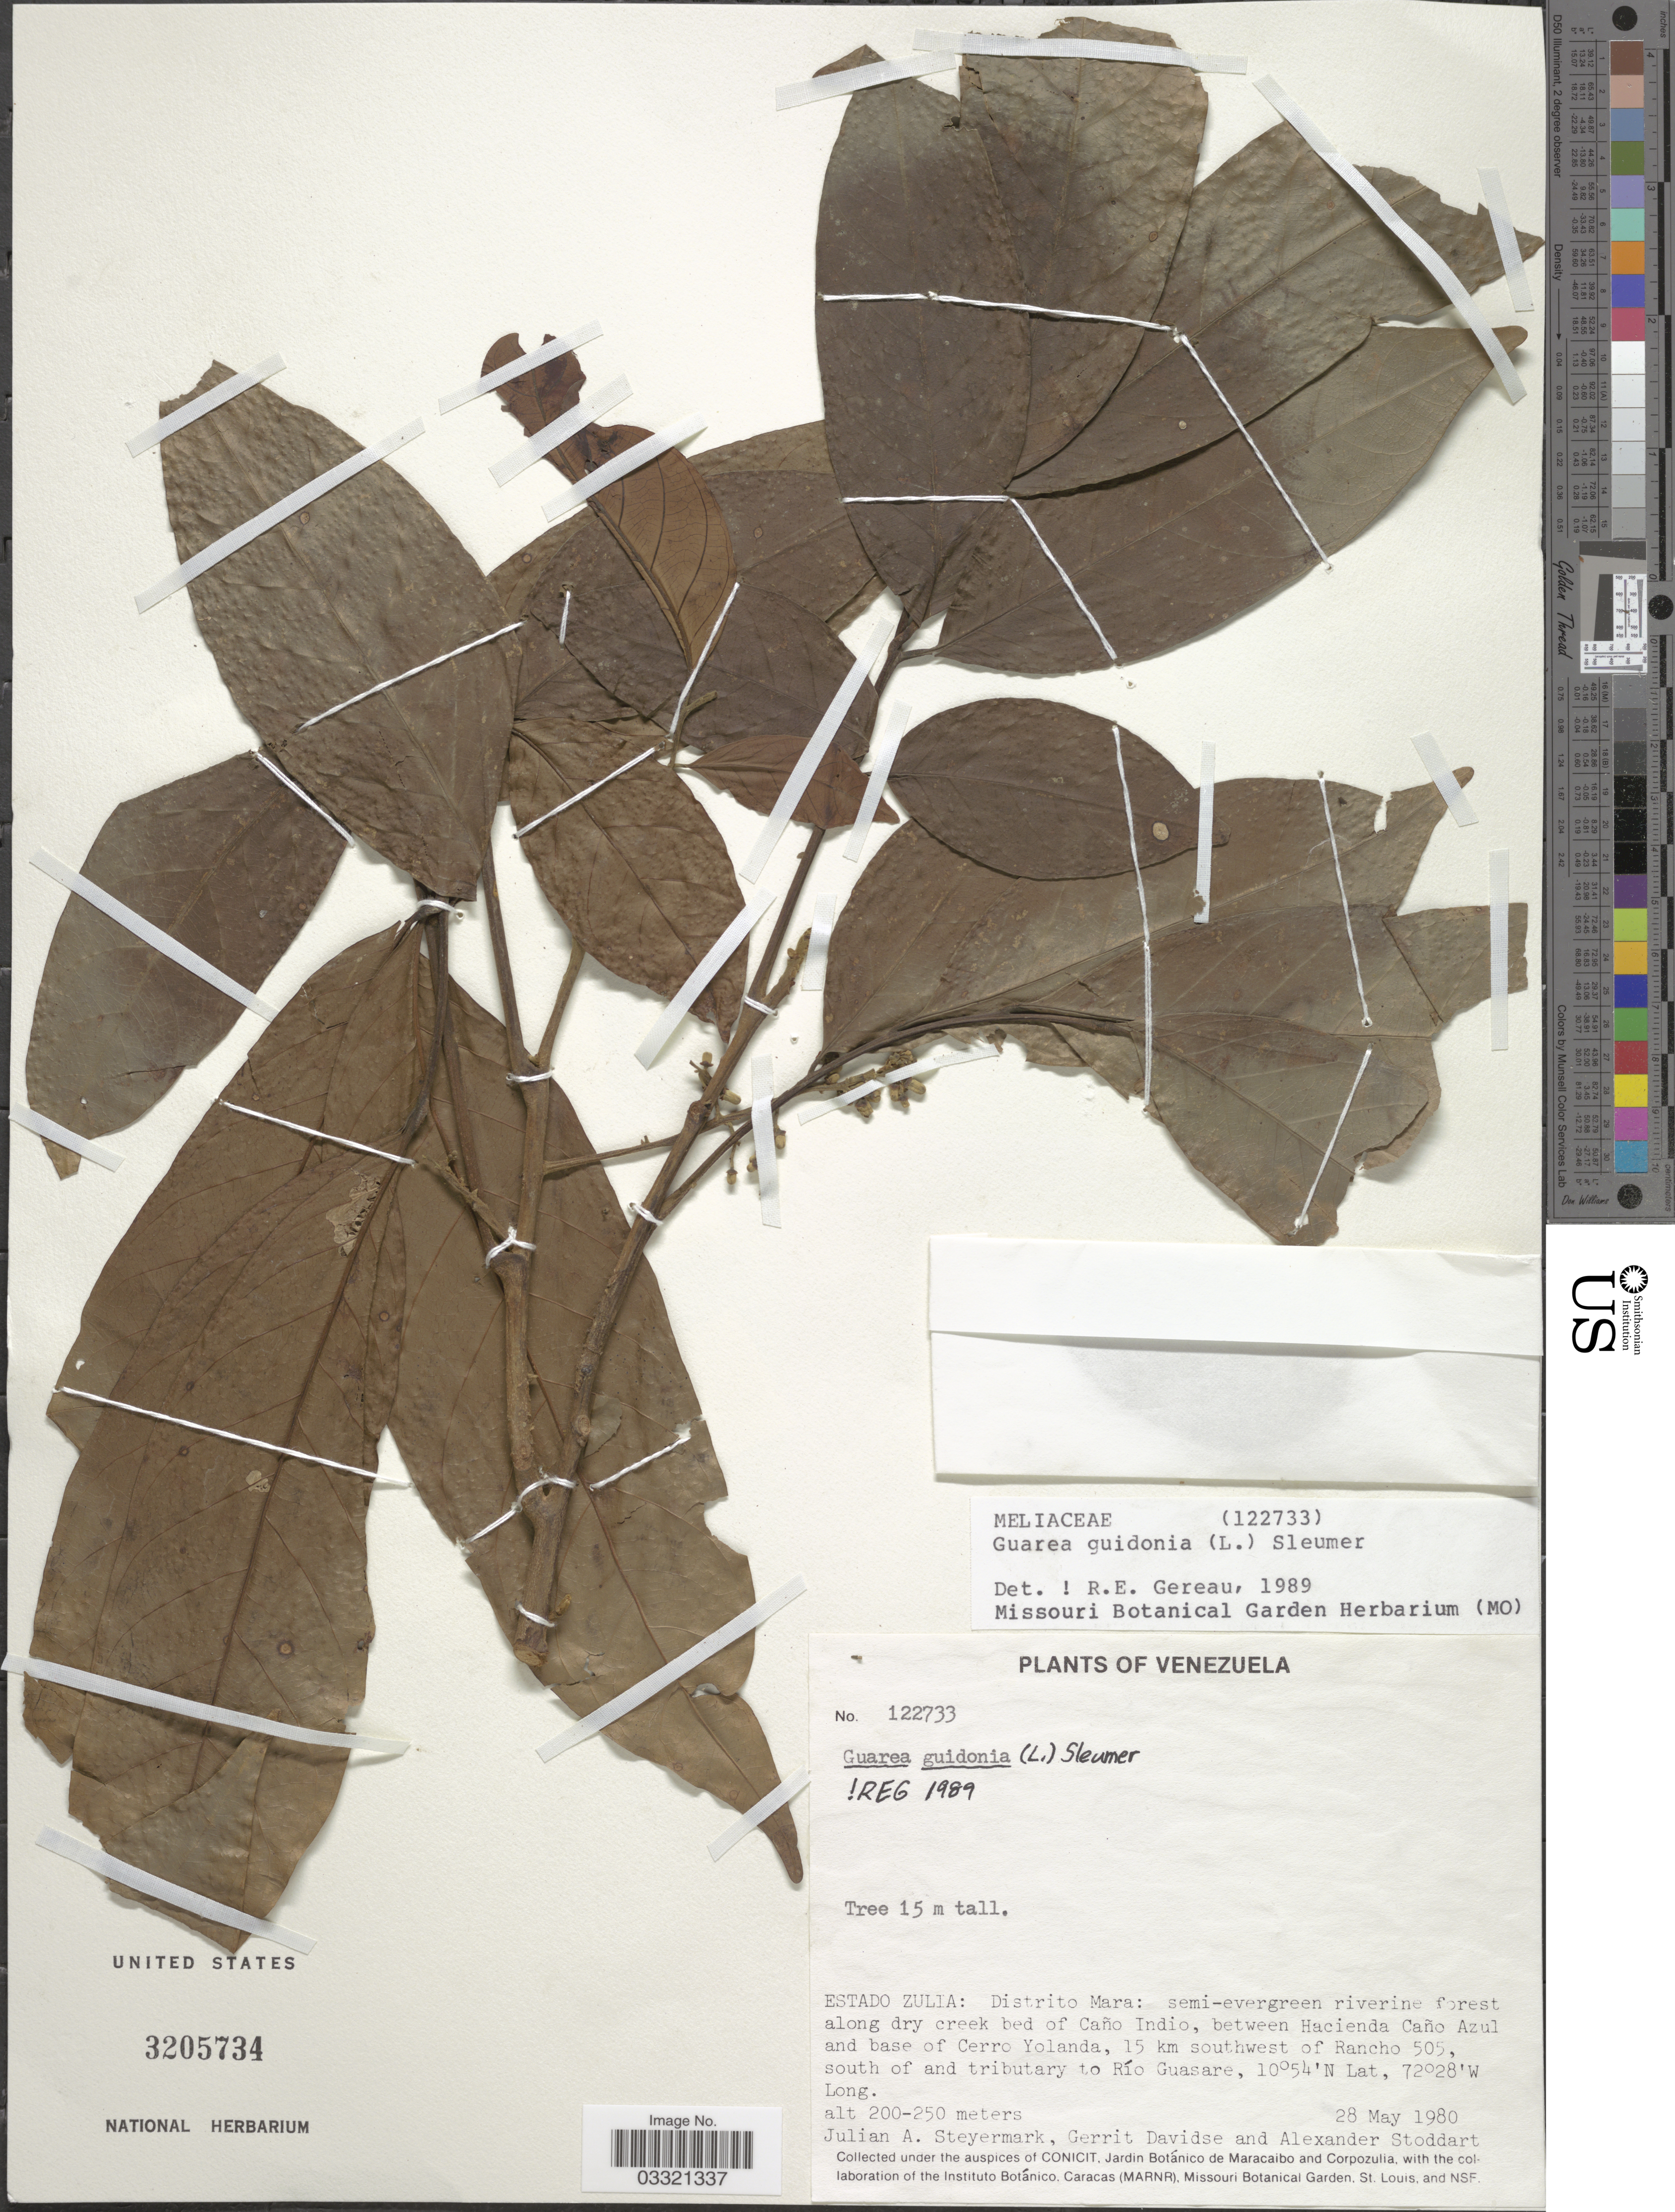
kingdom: Plantae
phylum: Tracheophyta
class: Magnoliopsida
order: Sapindales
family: Meliaceae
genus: Guarea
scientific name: Guarea guidonia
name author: (L.) Sleumer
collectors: J. Steyermark, G. Davidse & A. Stoddart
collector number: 122733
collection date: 1980-05-28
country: Venezuela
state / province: Zulia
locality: Distrito Mara: semi-evergreen riverine forest along dry creek bed of Caño Indio, between Hacienda Caño Azul and base of Cerro Yolanda, 15 km southwest of Rancho 505, south of and tributary to Río Guasare.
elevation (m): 200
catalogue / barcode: US 3205734